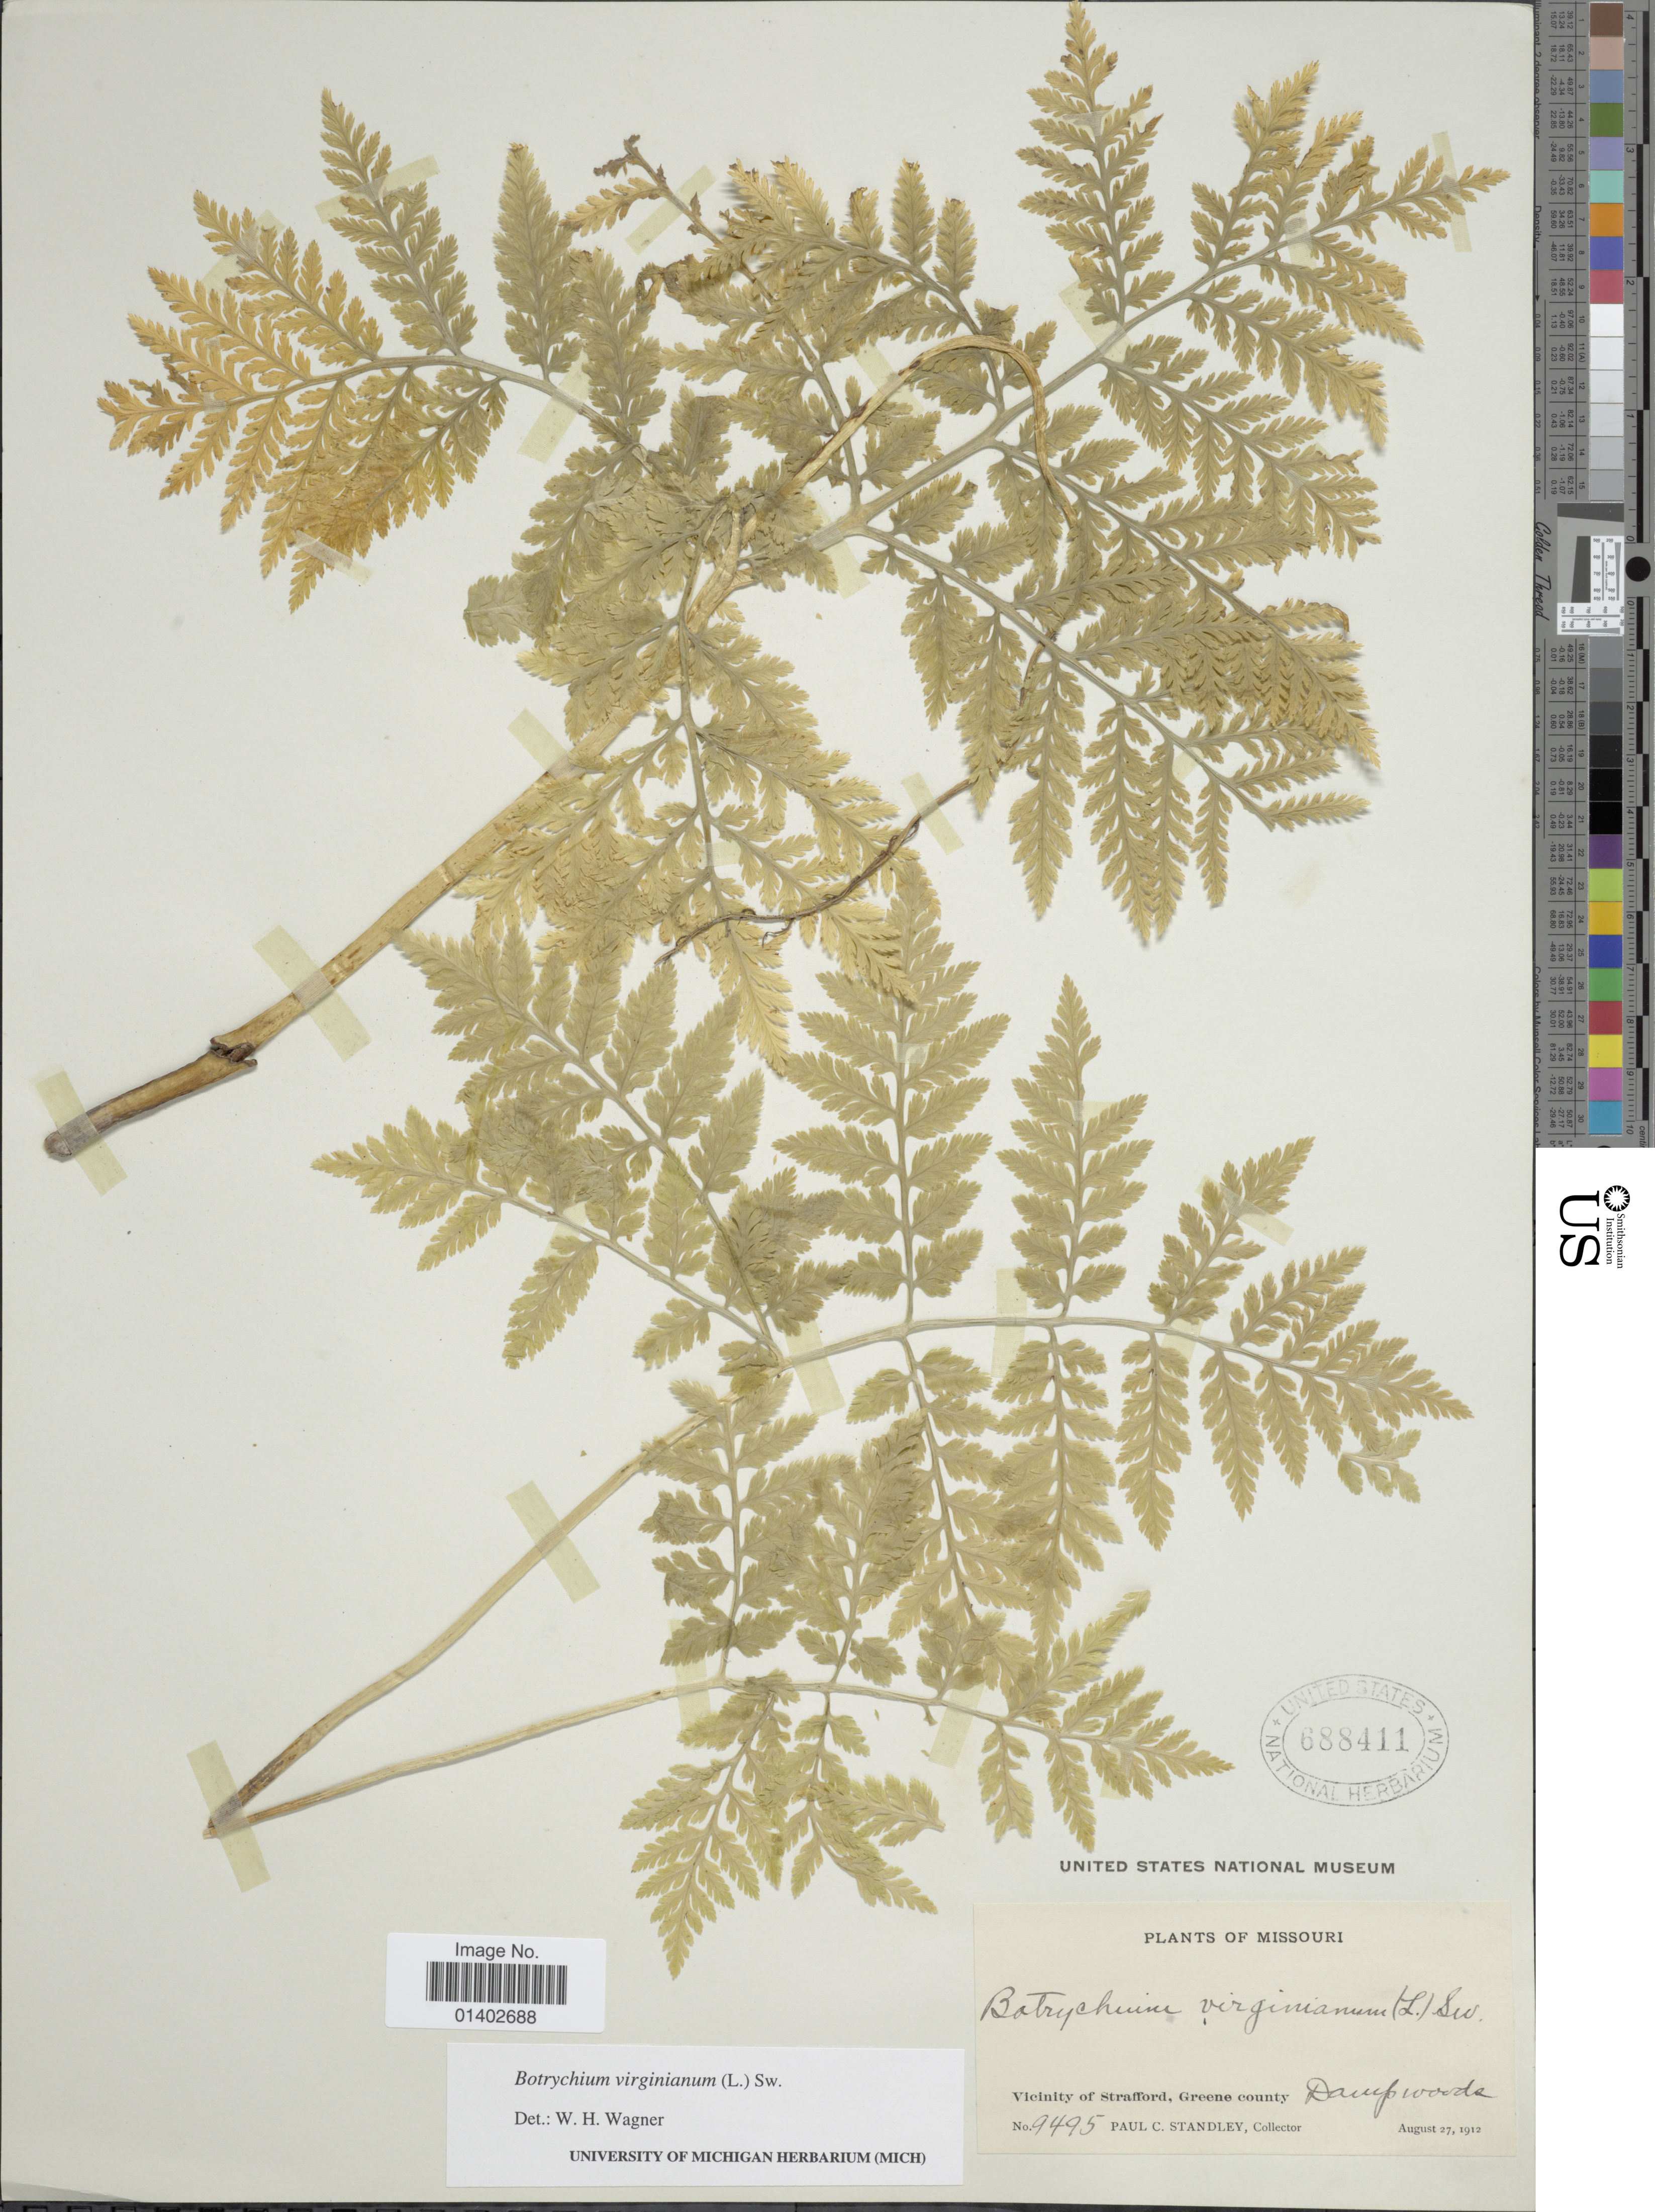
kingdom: Plantae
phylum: Tracheophyta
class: Polypodiopsida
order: Ophioglossales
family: Ophioglossaceae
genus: Botrychium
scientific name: Botrychium virginianum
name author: (L.) Sw.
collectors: P. C. Standley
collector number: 9495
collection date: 1912-08-27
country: United States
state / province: Missouri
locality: Vicinity of Stafford, Greene county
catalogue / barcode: US 688411